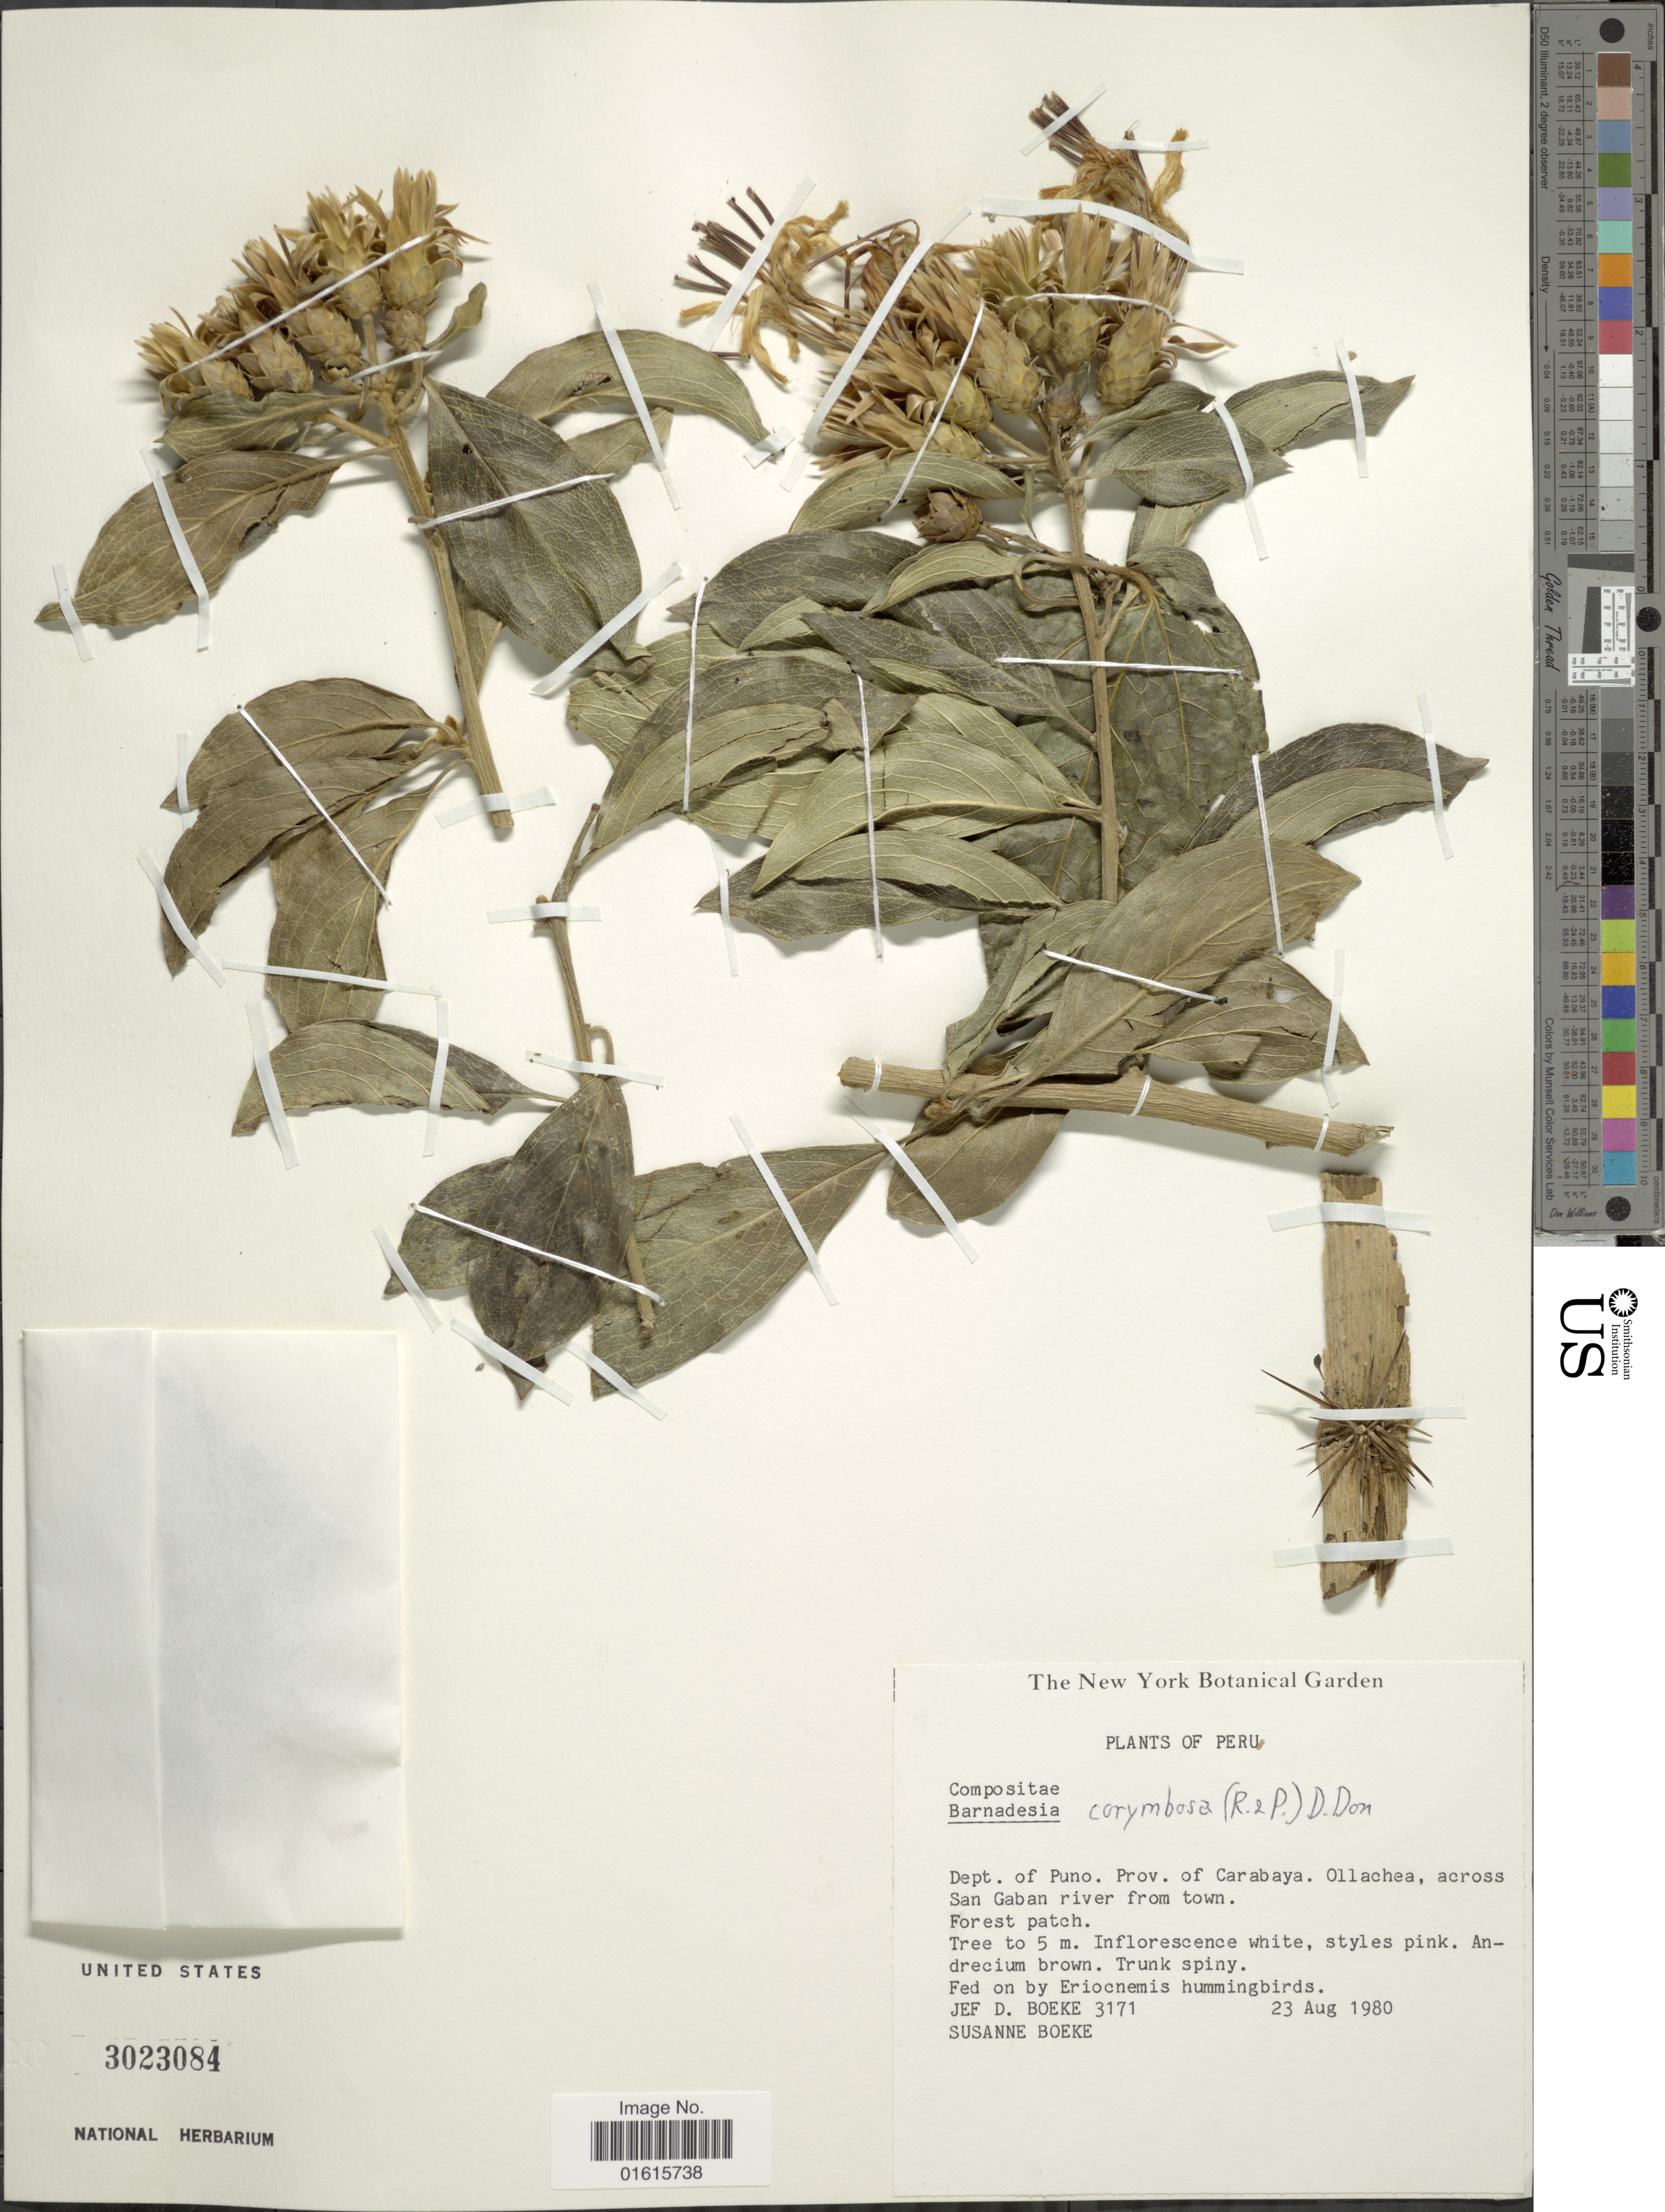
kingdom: Plantae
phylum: Tracheophyta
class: Magnoliopsida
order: Asterales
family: Asteraceae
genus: Barnadesia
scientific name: Barnadesia corymbosa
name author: (Ruiz & Pav.) D. Don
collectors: J. D. Boeke & S. Boeke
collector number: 3171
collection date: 1980-08-23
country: Peru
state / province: Puno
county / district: Carabaya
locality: Prov. of Carabaya. Ollachea, across San Gaban river from town. Forest patch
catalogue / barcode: US 3023084